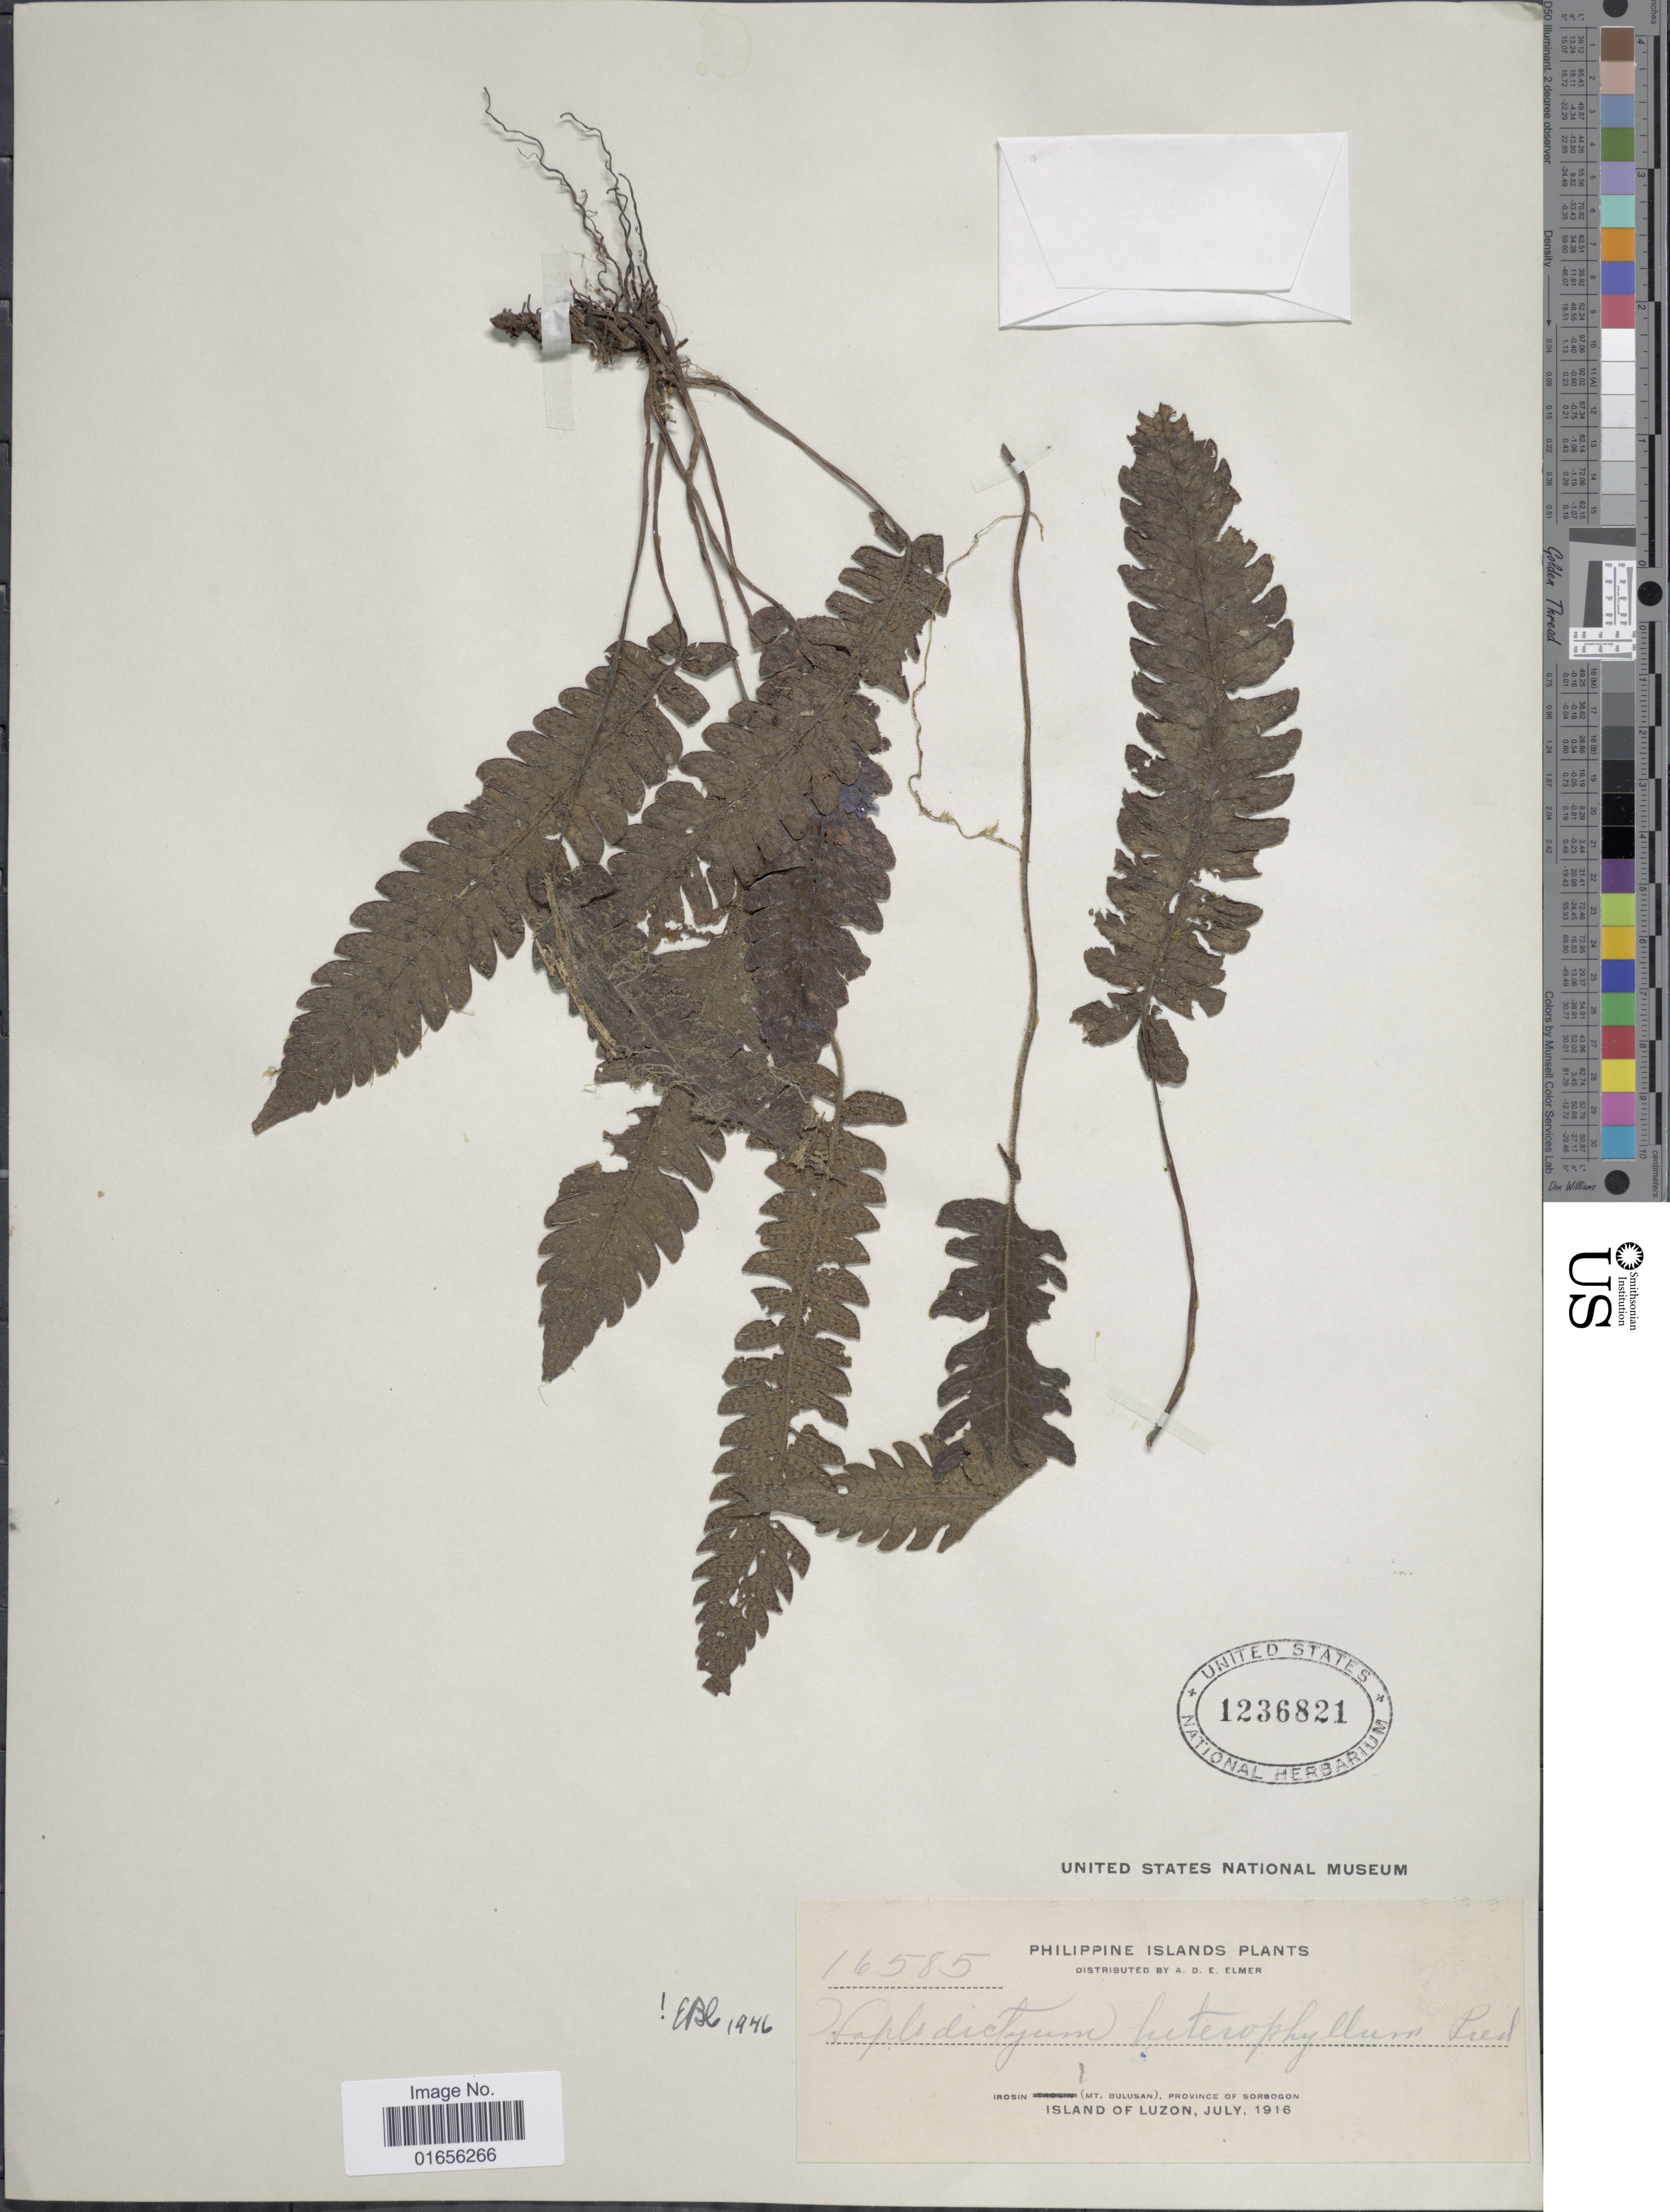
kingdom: Plantae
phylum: Tracheophyta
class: Polypodiopsida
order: Polypodiales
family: Thelypteridaceae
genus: Pronephrium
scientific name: Pronephrium heterophyllum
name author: (C. Presl) Holttum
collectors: A. D. E. Elmer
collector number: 16585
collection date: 1916-07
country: Philippines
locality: Philippines Islands, Irosin, (Mt. Bulusan), Province of Sorsogon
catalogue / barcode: US 1236821